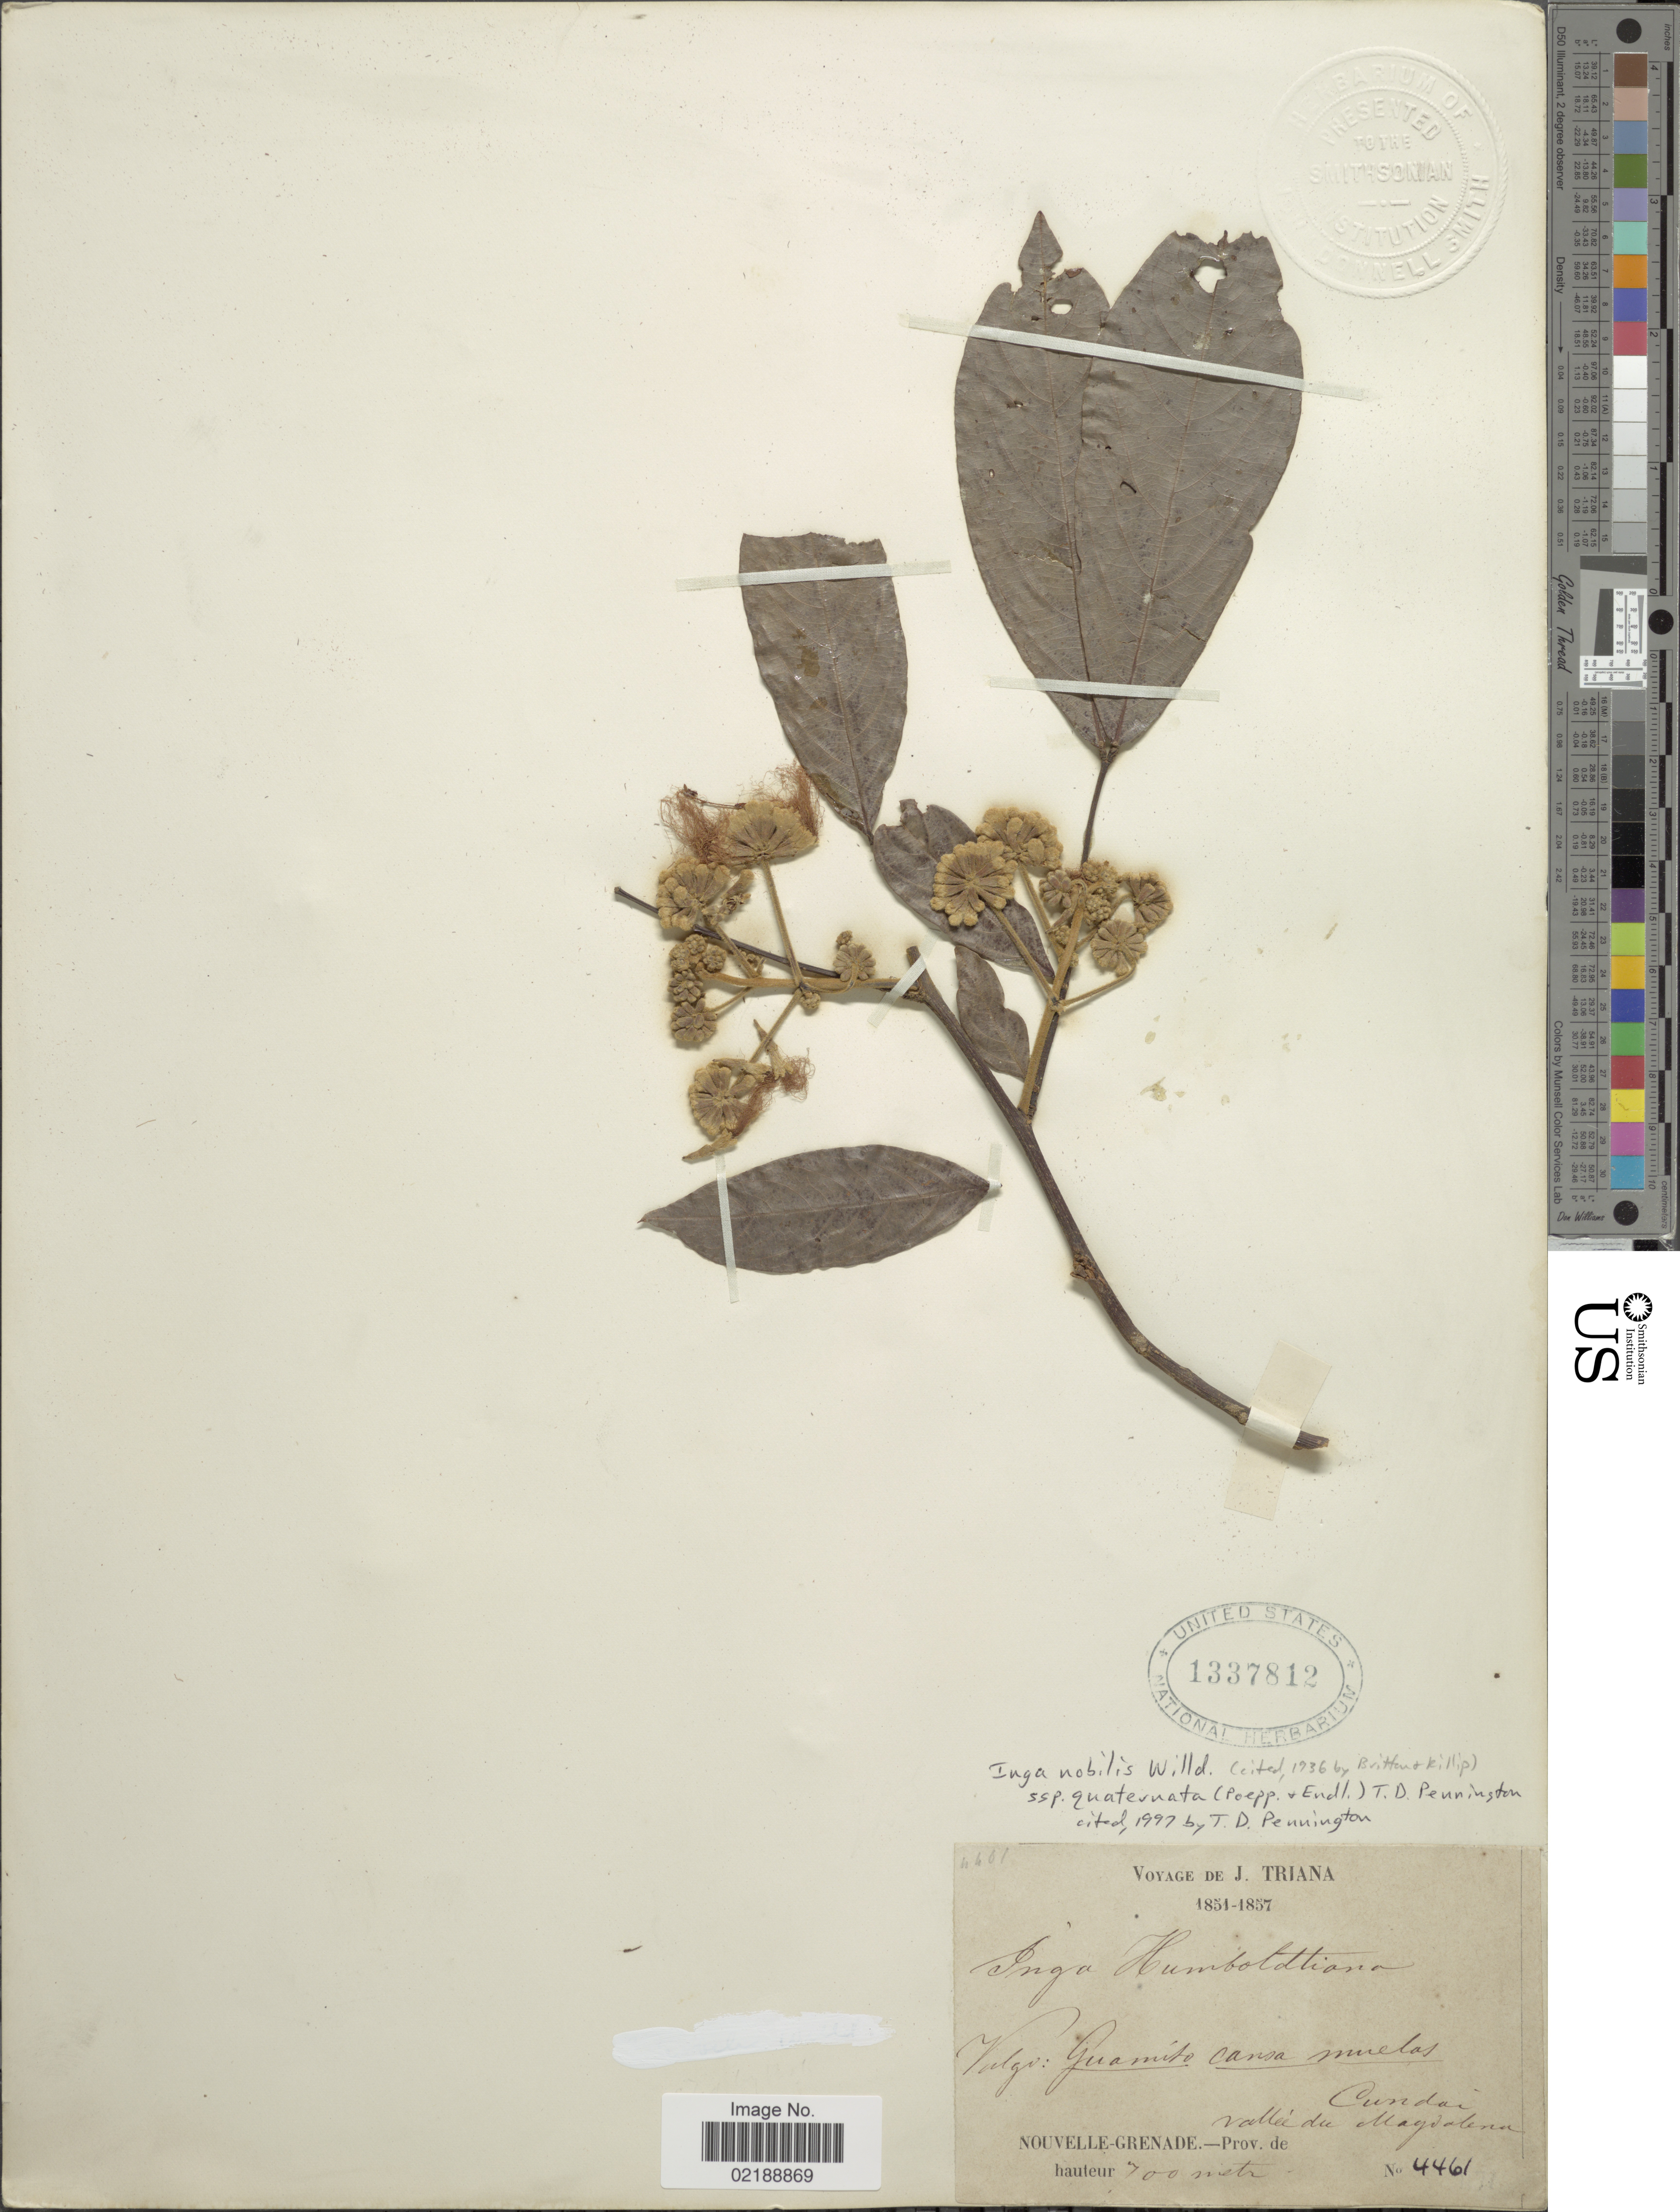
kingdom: Plantae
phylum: Tracheophyta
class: Magnoliopsida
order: Fabales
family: Fabaceae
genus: Inga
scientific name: Inga nobilis subsp. quaternata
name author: (Poepp. & Endl.) T.D. Penn.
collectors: J. Triana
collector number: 4461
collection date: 1851/1857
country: Colombia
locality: Cundai, Nouvelle-Grenade - Prov de vallée du Magdalena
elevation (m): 700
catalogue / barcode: US 1337812